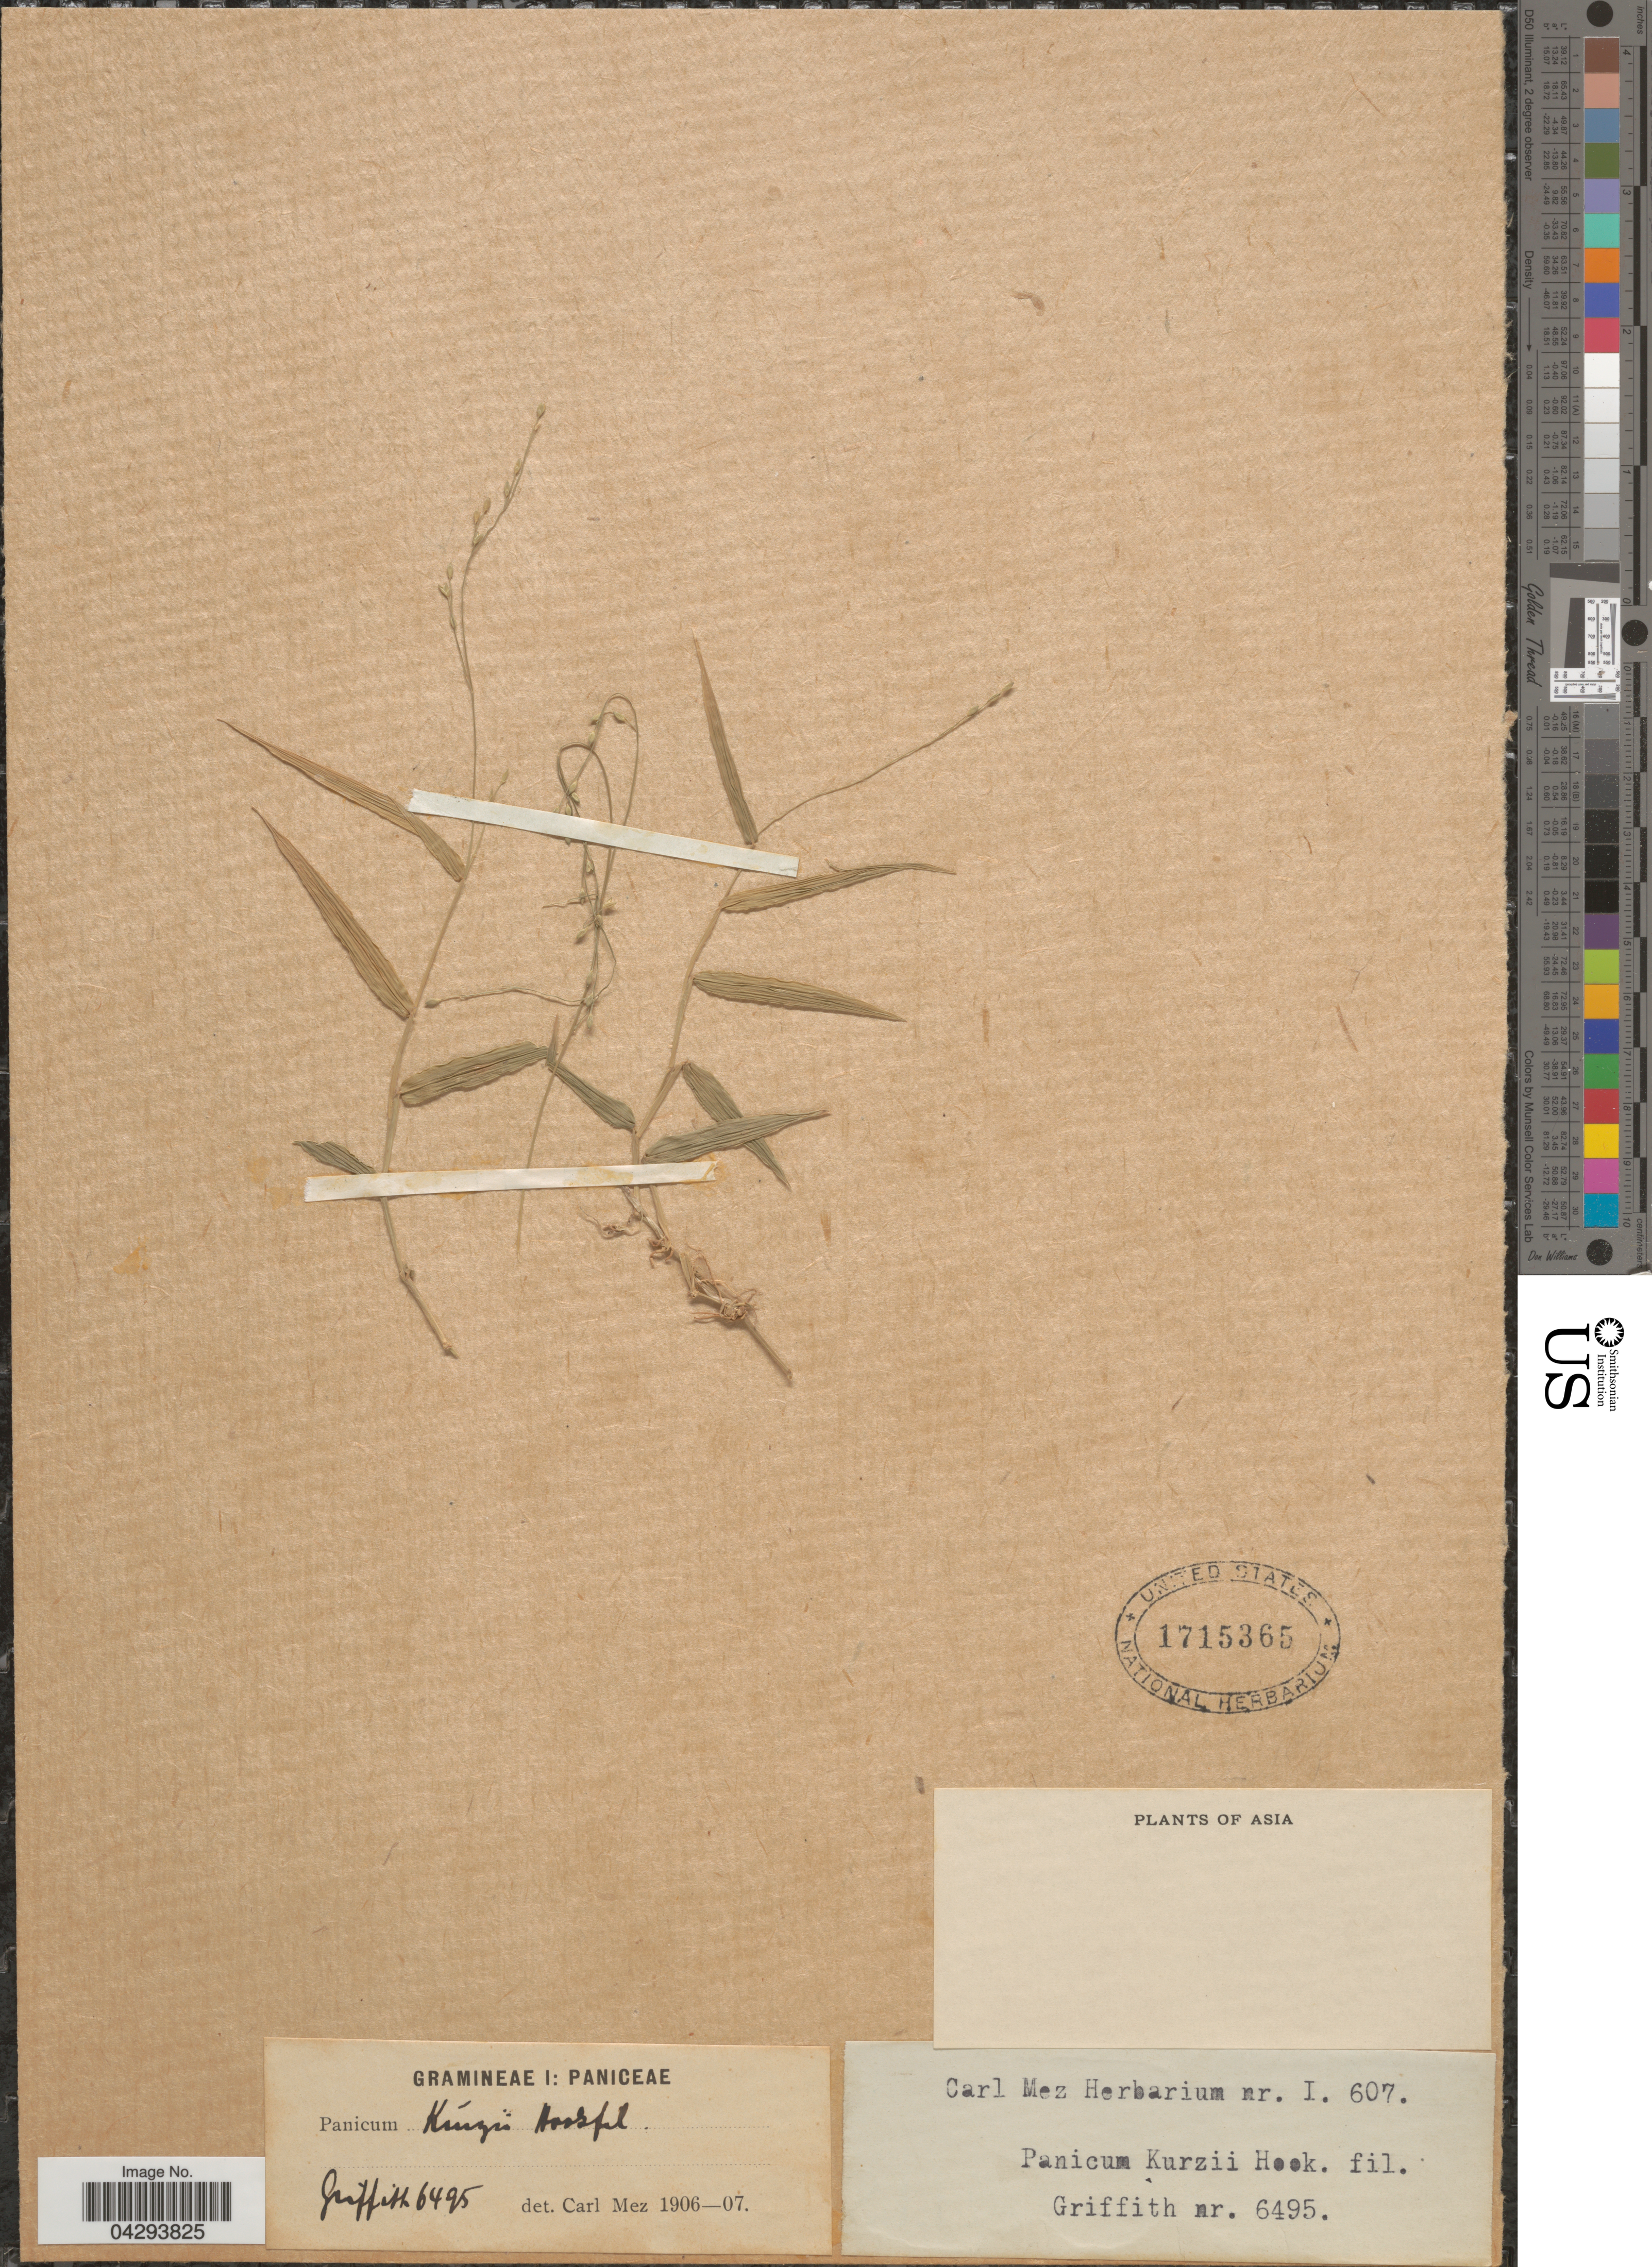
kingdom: Plantae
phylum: Tracheophyta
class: Liliopsida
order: Poales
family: Poaceae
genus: Urochloa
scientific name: Urochloa kurzii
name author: (Hook. f.) T.Q. Nguyen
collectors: -. Griffith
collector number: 6495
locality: Asia.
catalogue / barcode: US 1715365